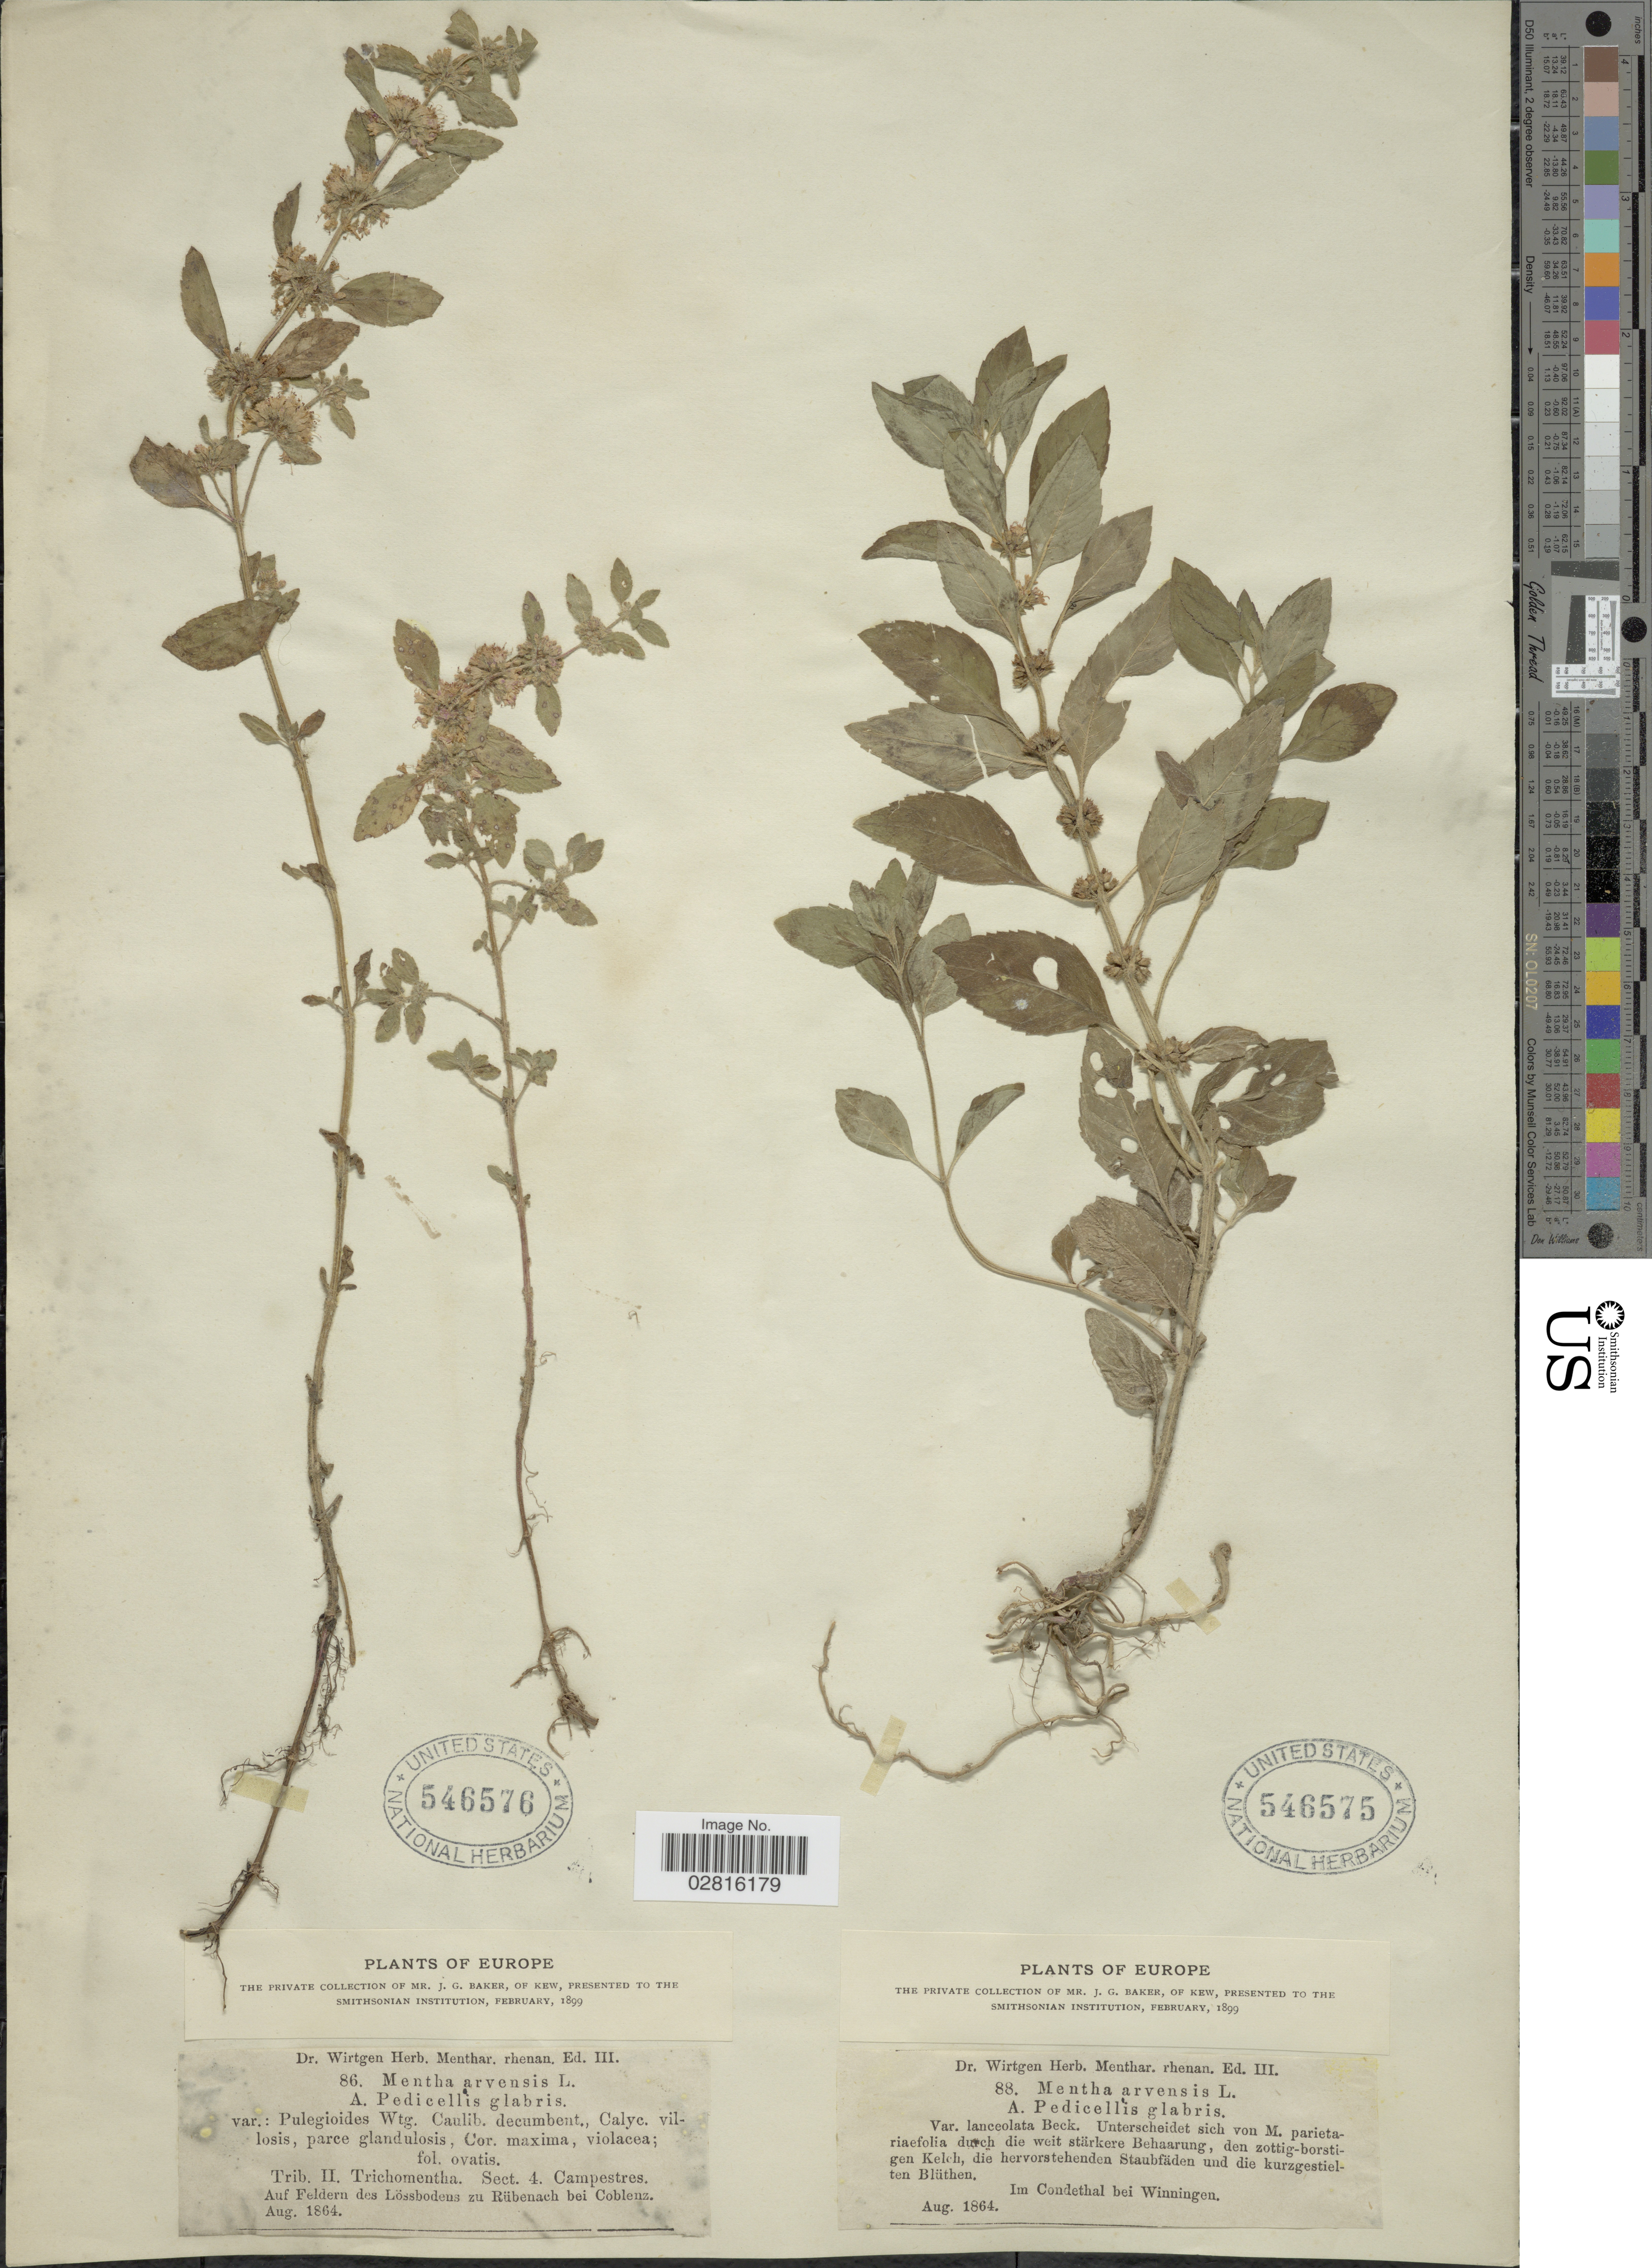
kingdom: Plantae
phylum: Tracheophyta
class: Magnoliopsida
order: Lamiales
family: Lamiaceae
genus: Mentha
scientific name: Mentha arvensis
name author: L.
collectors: Wirtgen, --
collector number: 88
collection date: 1864-08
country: Germany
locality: Europe. Im Condethal bei Winningen.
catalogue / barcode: US 546575